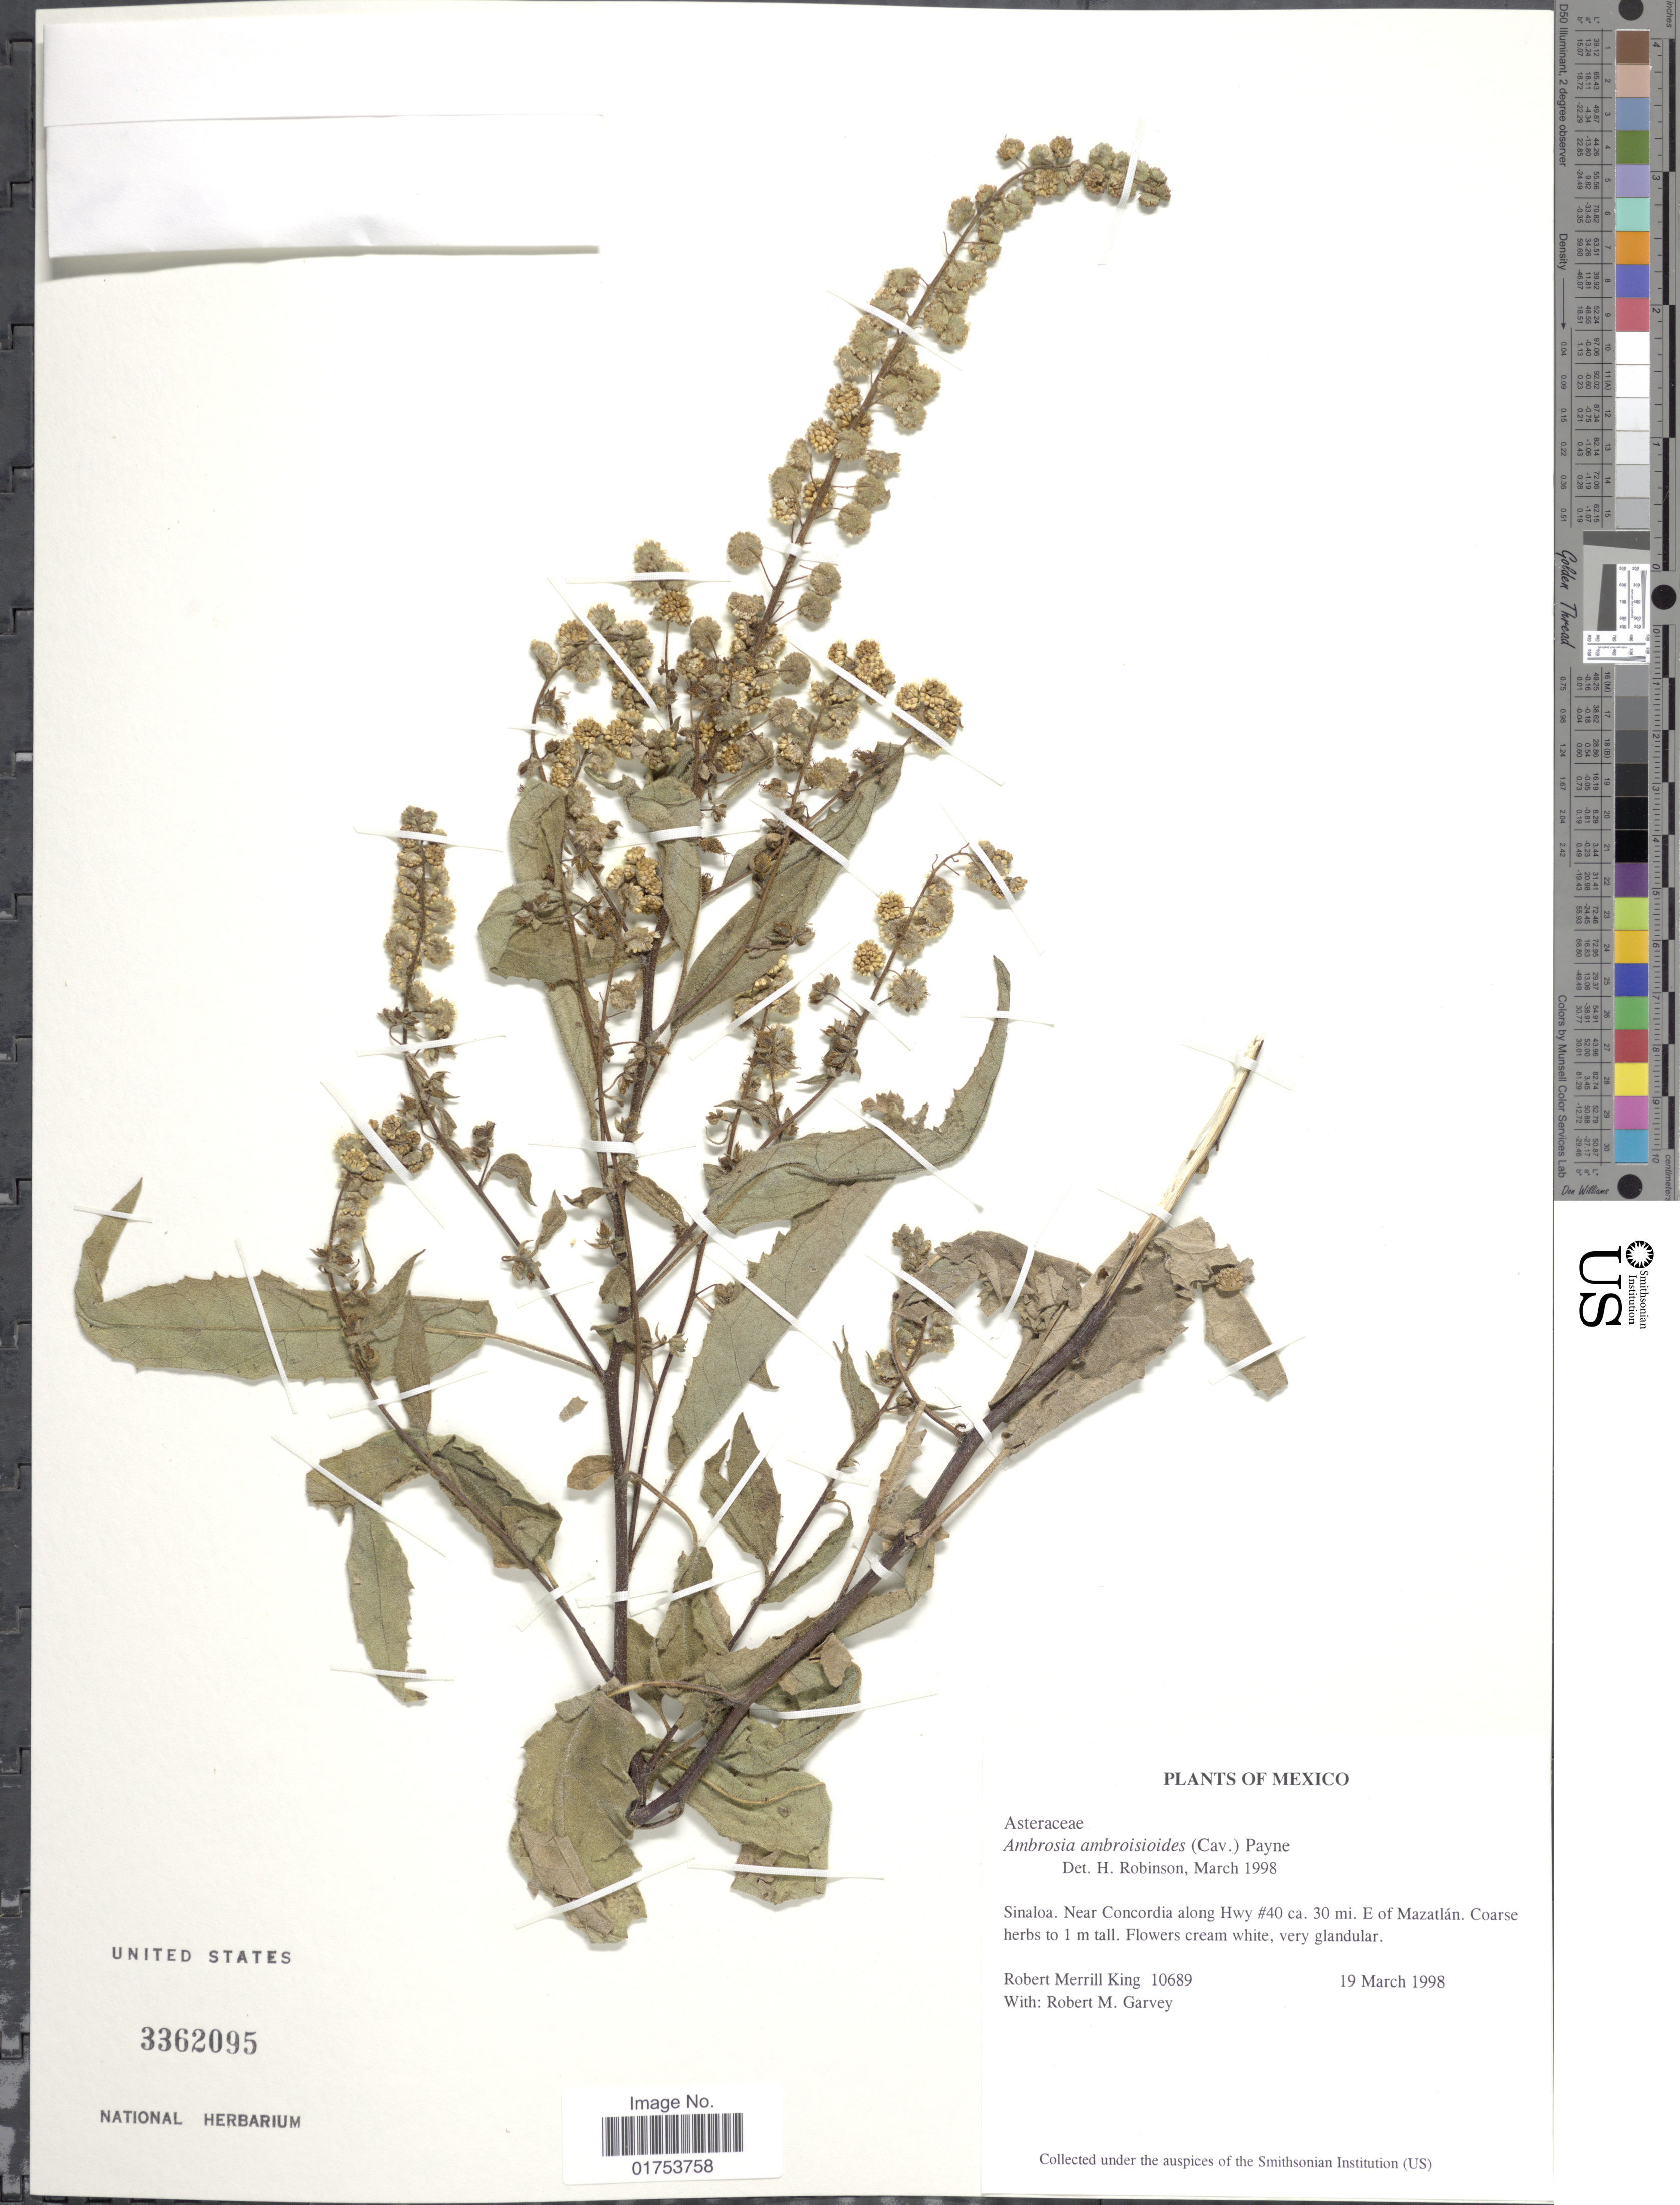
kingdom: Plantae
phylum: Tracheophyta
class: Magnoliopsida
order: Asterales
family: Asteraceae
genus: Ambrosia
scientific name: Ambrosia ambrosioides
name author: (Cav.) W.W.Payne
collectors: R. M. King & R. Garvey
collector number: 10689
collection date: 1998-03-19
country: Mexico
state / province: Sinaloa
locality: Near Concordia along Hwy #40 ca. 30 mi. E of Mazatlan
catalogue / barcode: US 3362095